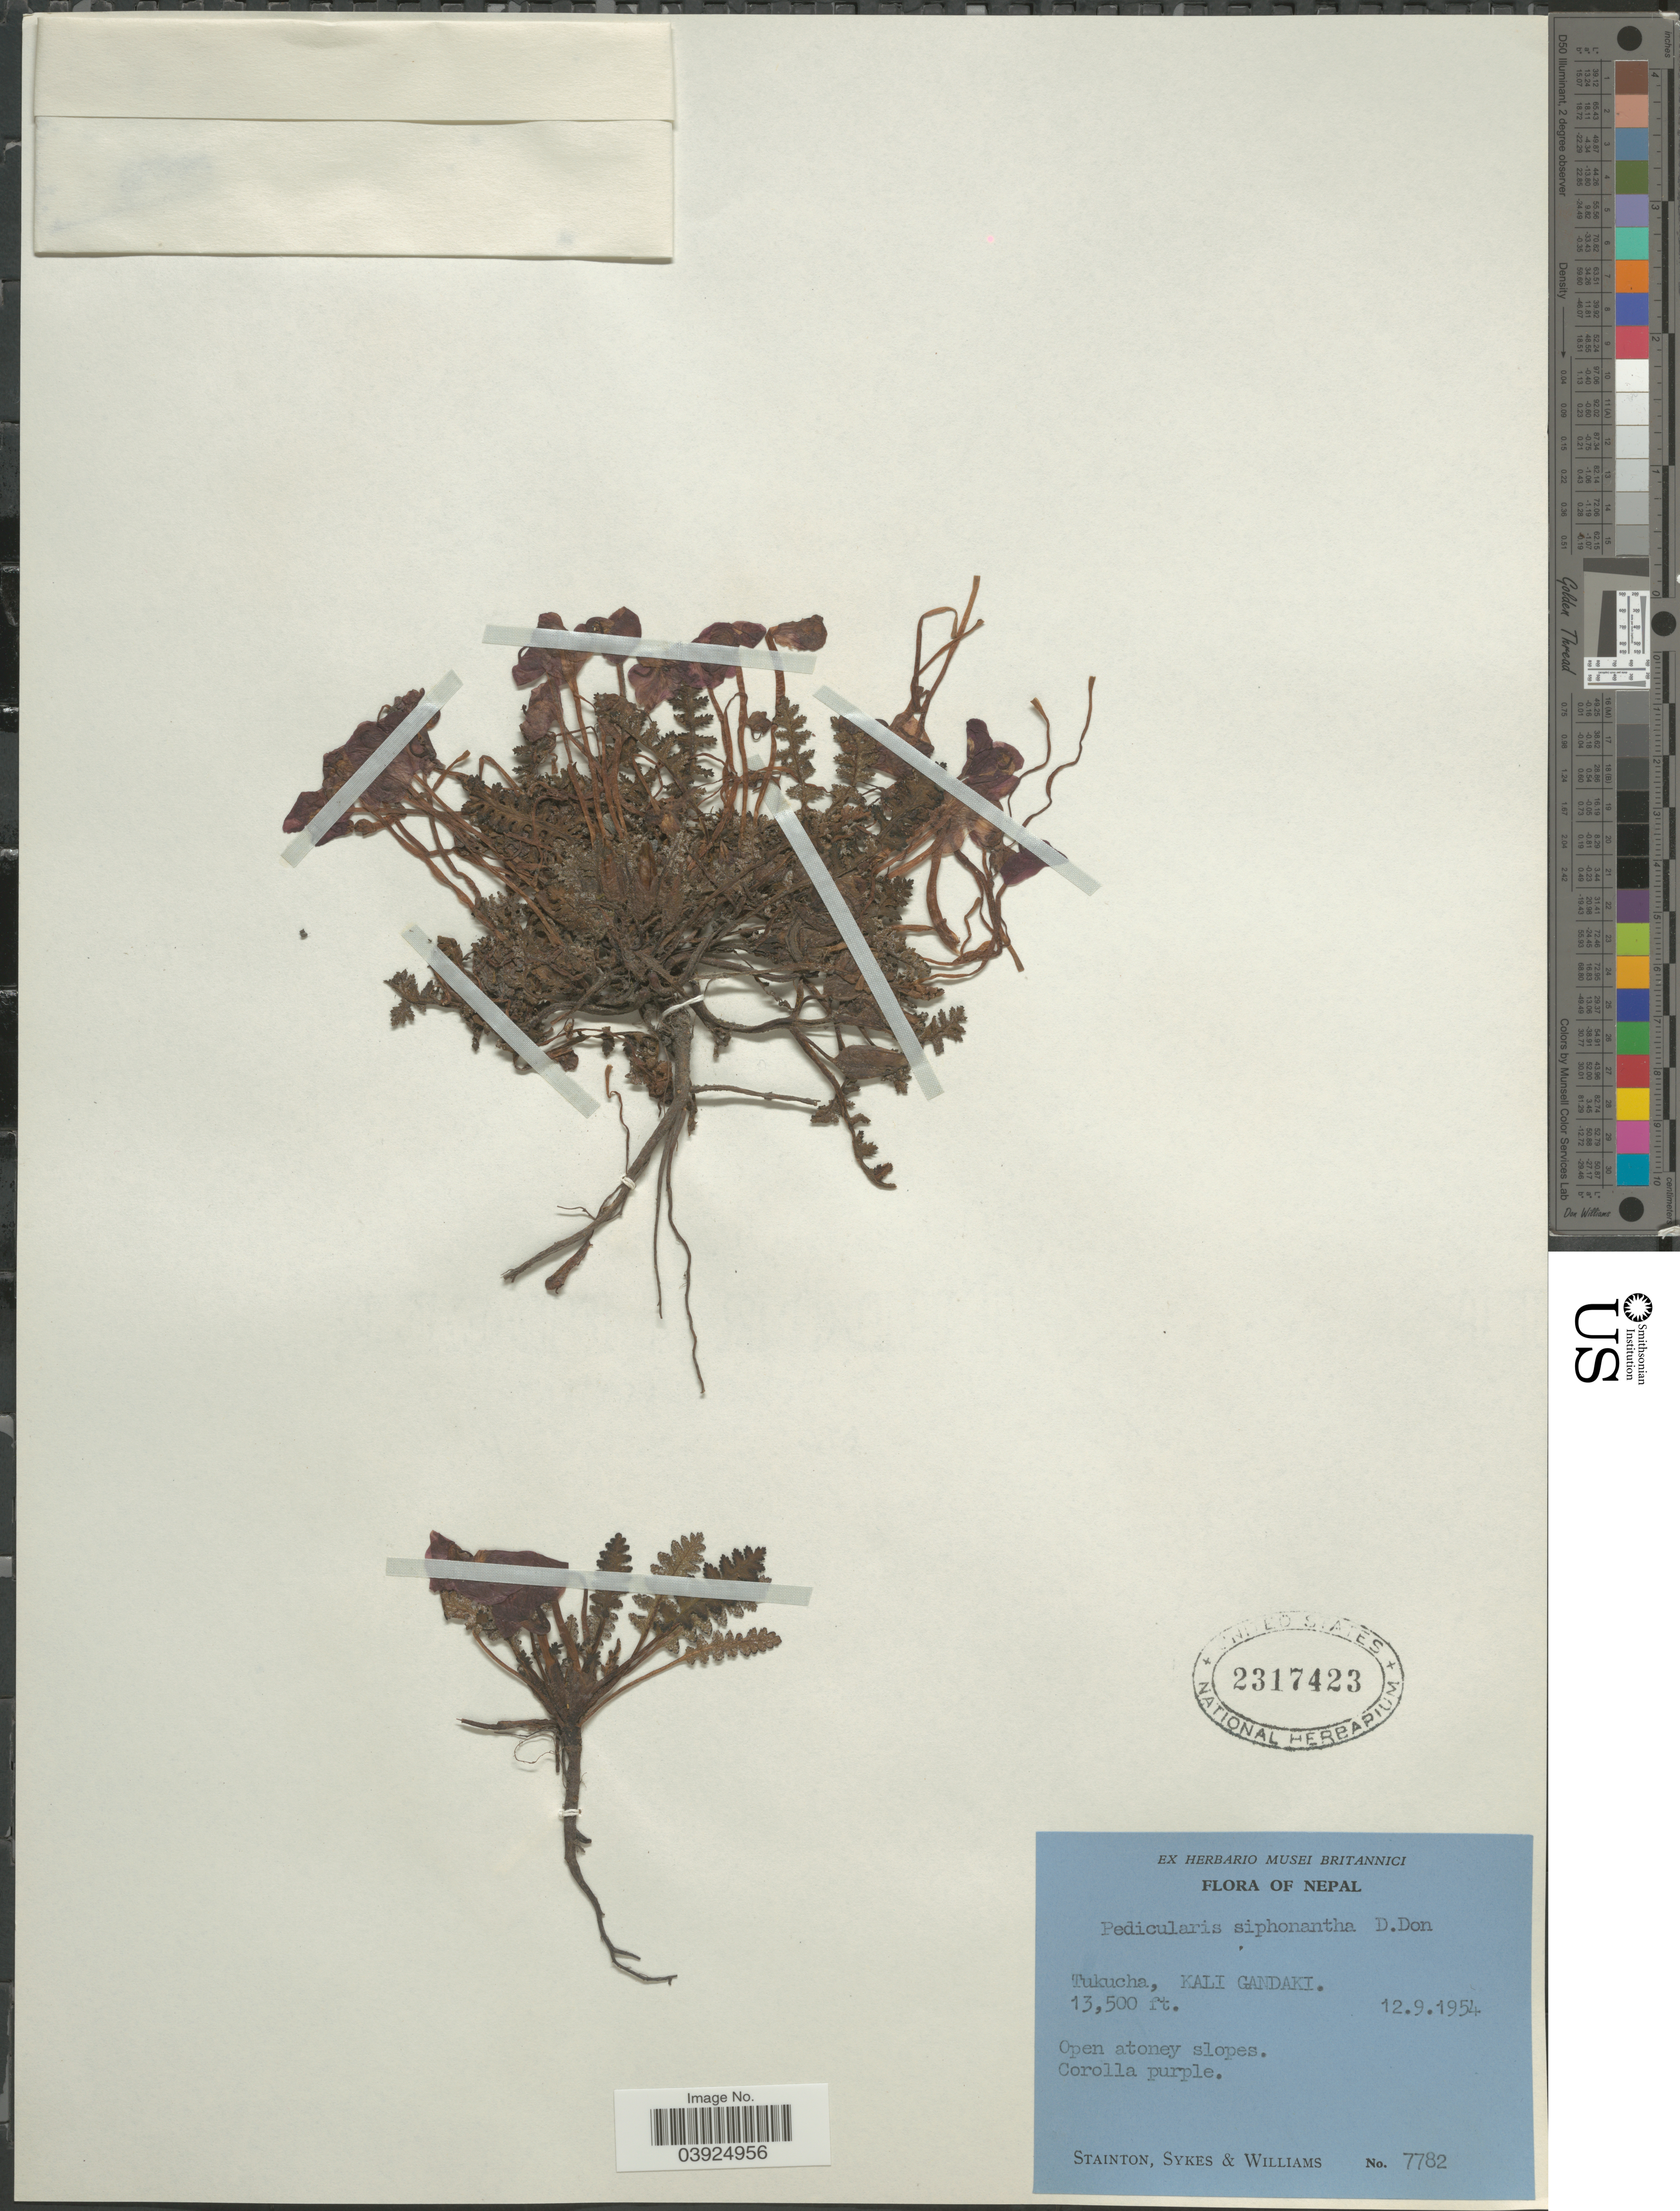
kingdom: Plantae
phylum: Tracheophyta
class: Magnoliopsida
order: Lamiales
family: Orobanchaceae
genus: Pedicularis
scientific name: Pedicularis siphonantha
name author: D. Don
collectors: -. Stainton, Sykes, -- & -- Williams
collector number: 7782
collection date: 1954-09-12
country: Nepal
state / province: Gandaki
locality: Tukucha, Kali Gandaki.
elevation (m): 4115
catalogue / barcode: US 2317423